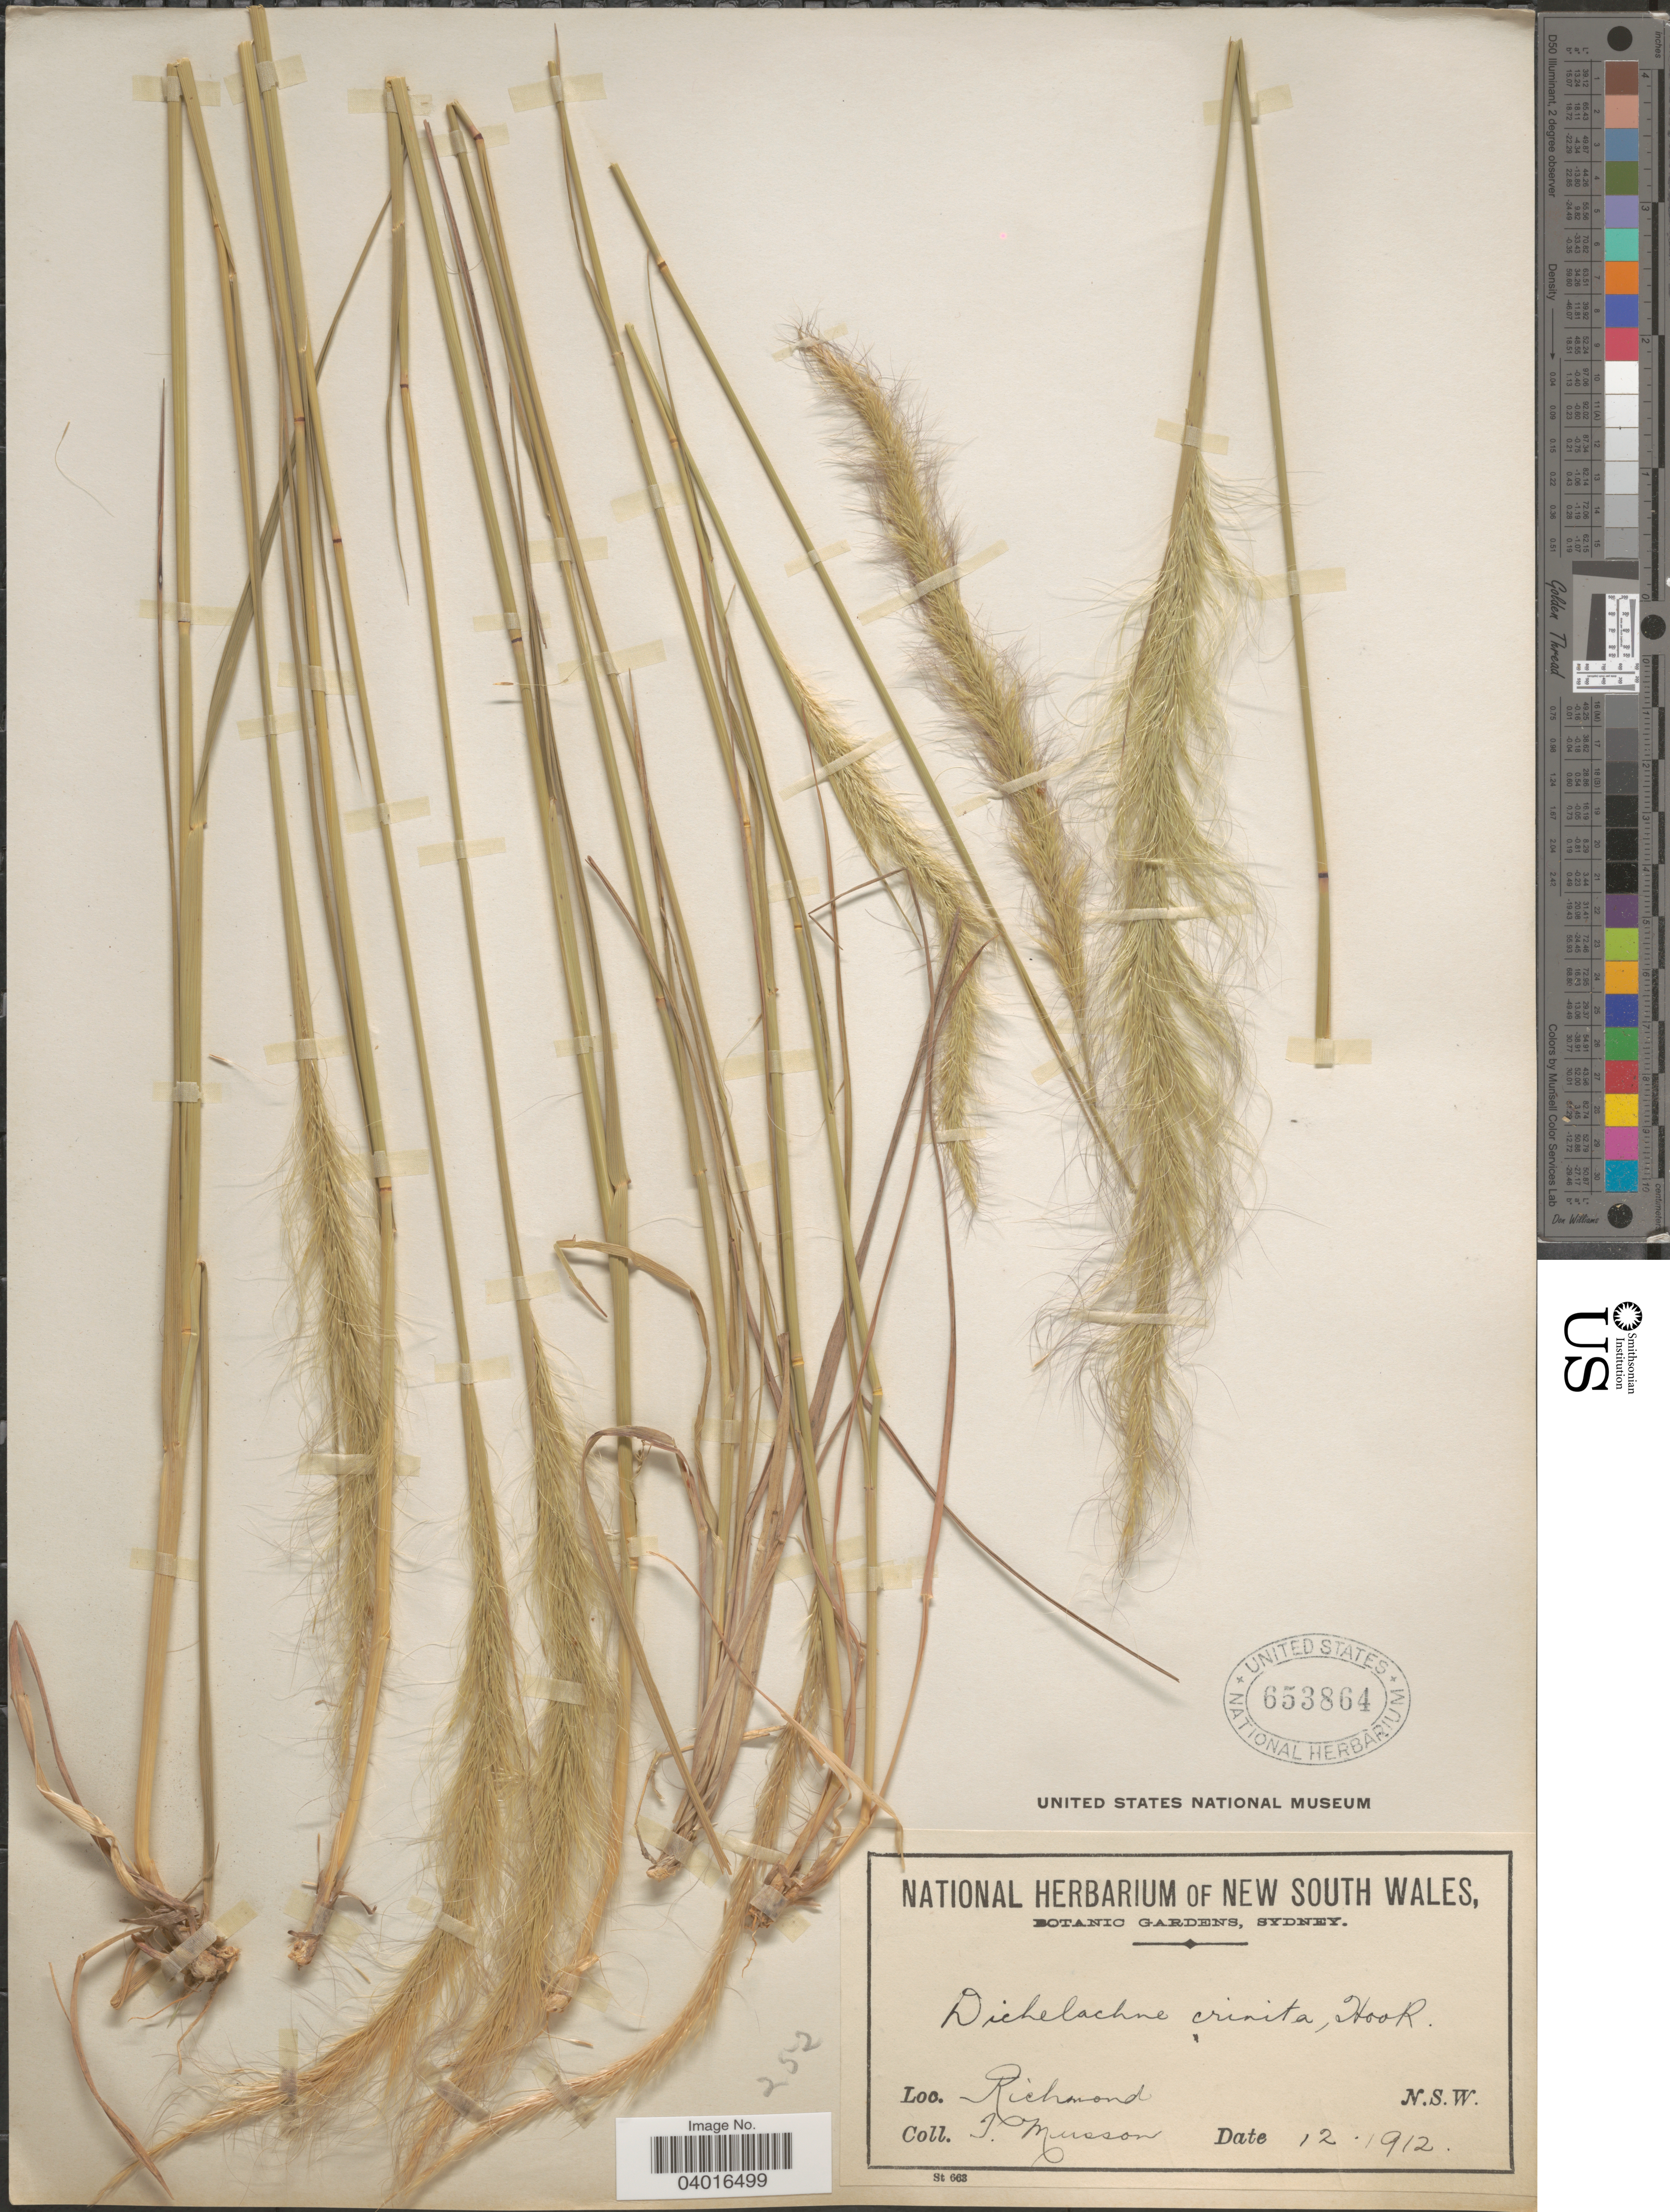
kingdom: Plantae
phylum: Tracheophyta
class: Liliopsida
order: Poales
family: Poaceae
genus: Dichelachne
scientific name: Dichelachne crinita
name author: Hook. f.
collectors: J. Musson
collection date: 1912-12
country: Australia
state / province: New South Wales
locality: Richmond.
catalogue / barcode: US 653864